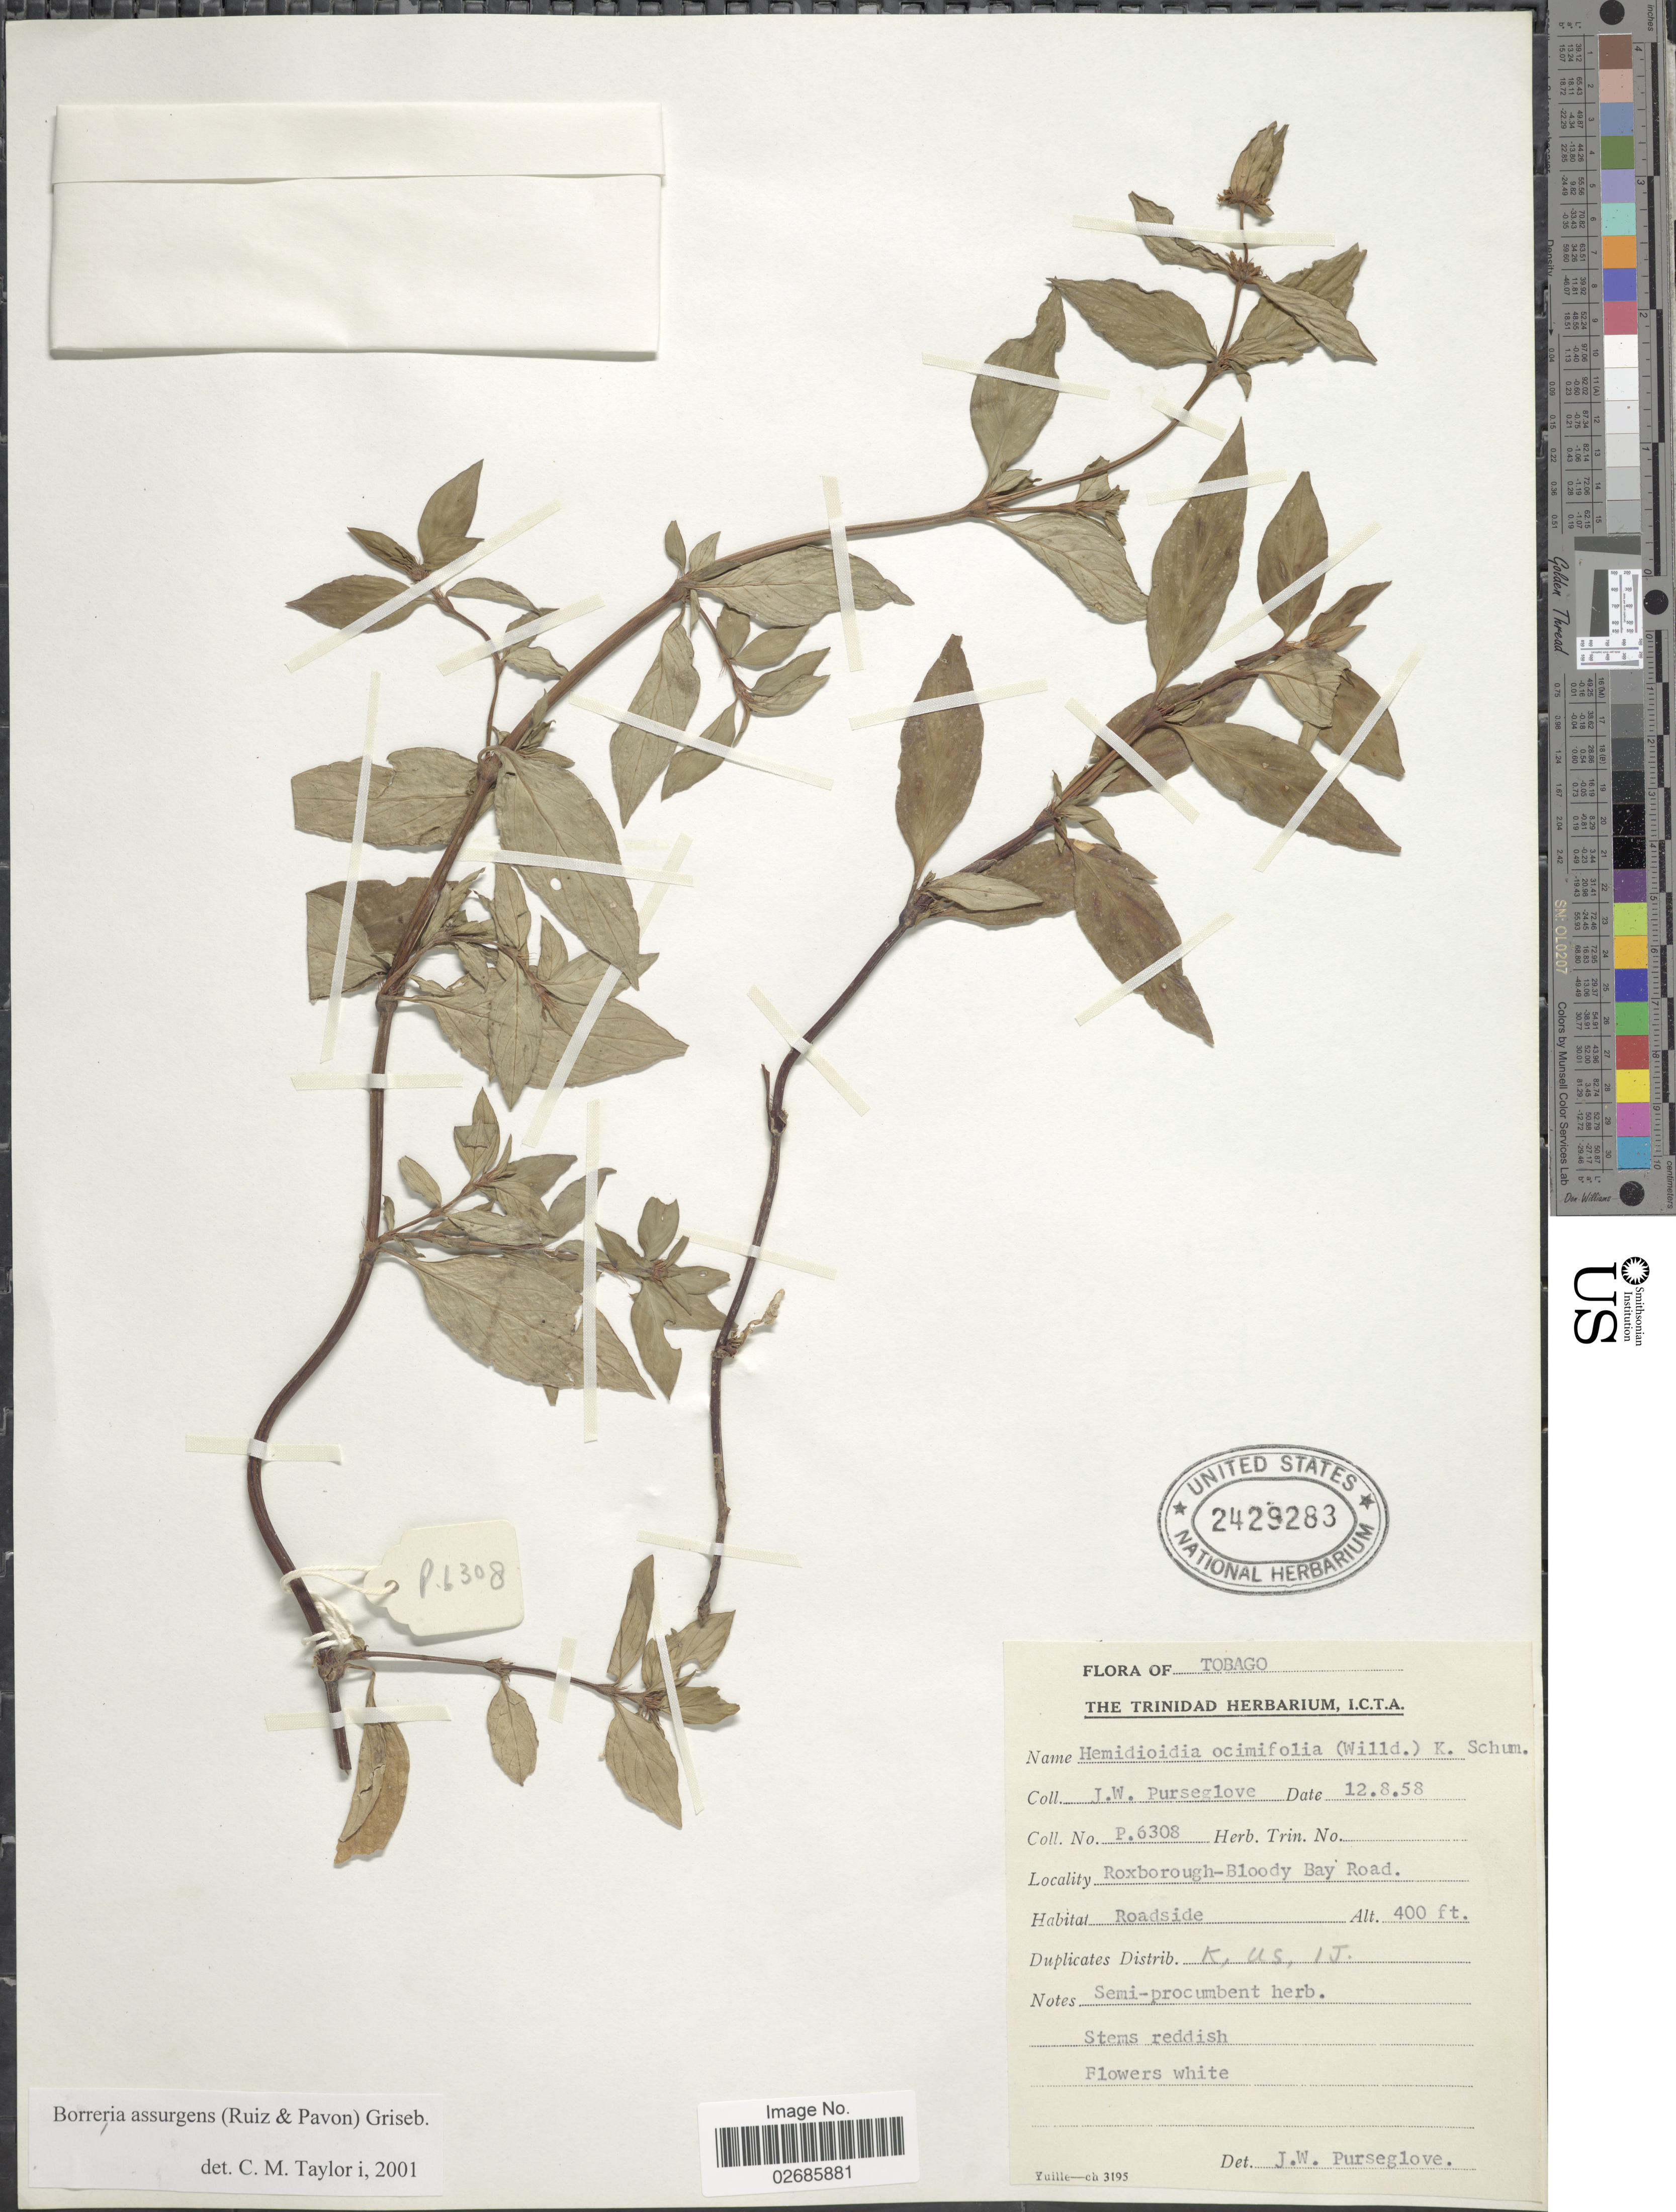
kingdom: Plantae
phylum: Tracheophyta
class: Magnoliopsida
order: Gentianales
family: Rubiaceae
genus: Borreria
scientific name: Borreria assurgens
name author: (Ruiz & Pav.) Griseb.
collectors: J. Purseglove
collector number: P6308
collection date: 1958-08-12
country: Trinidad and Tobago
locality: Tobago. Roxborough-Bloody Bay Road.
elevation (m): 122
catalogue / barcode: US 2429283